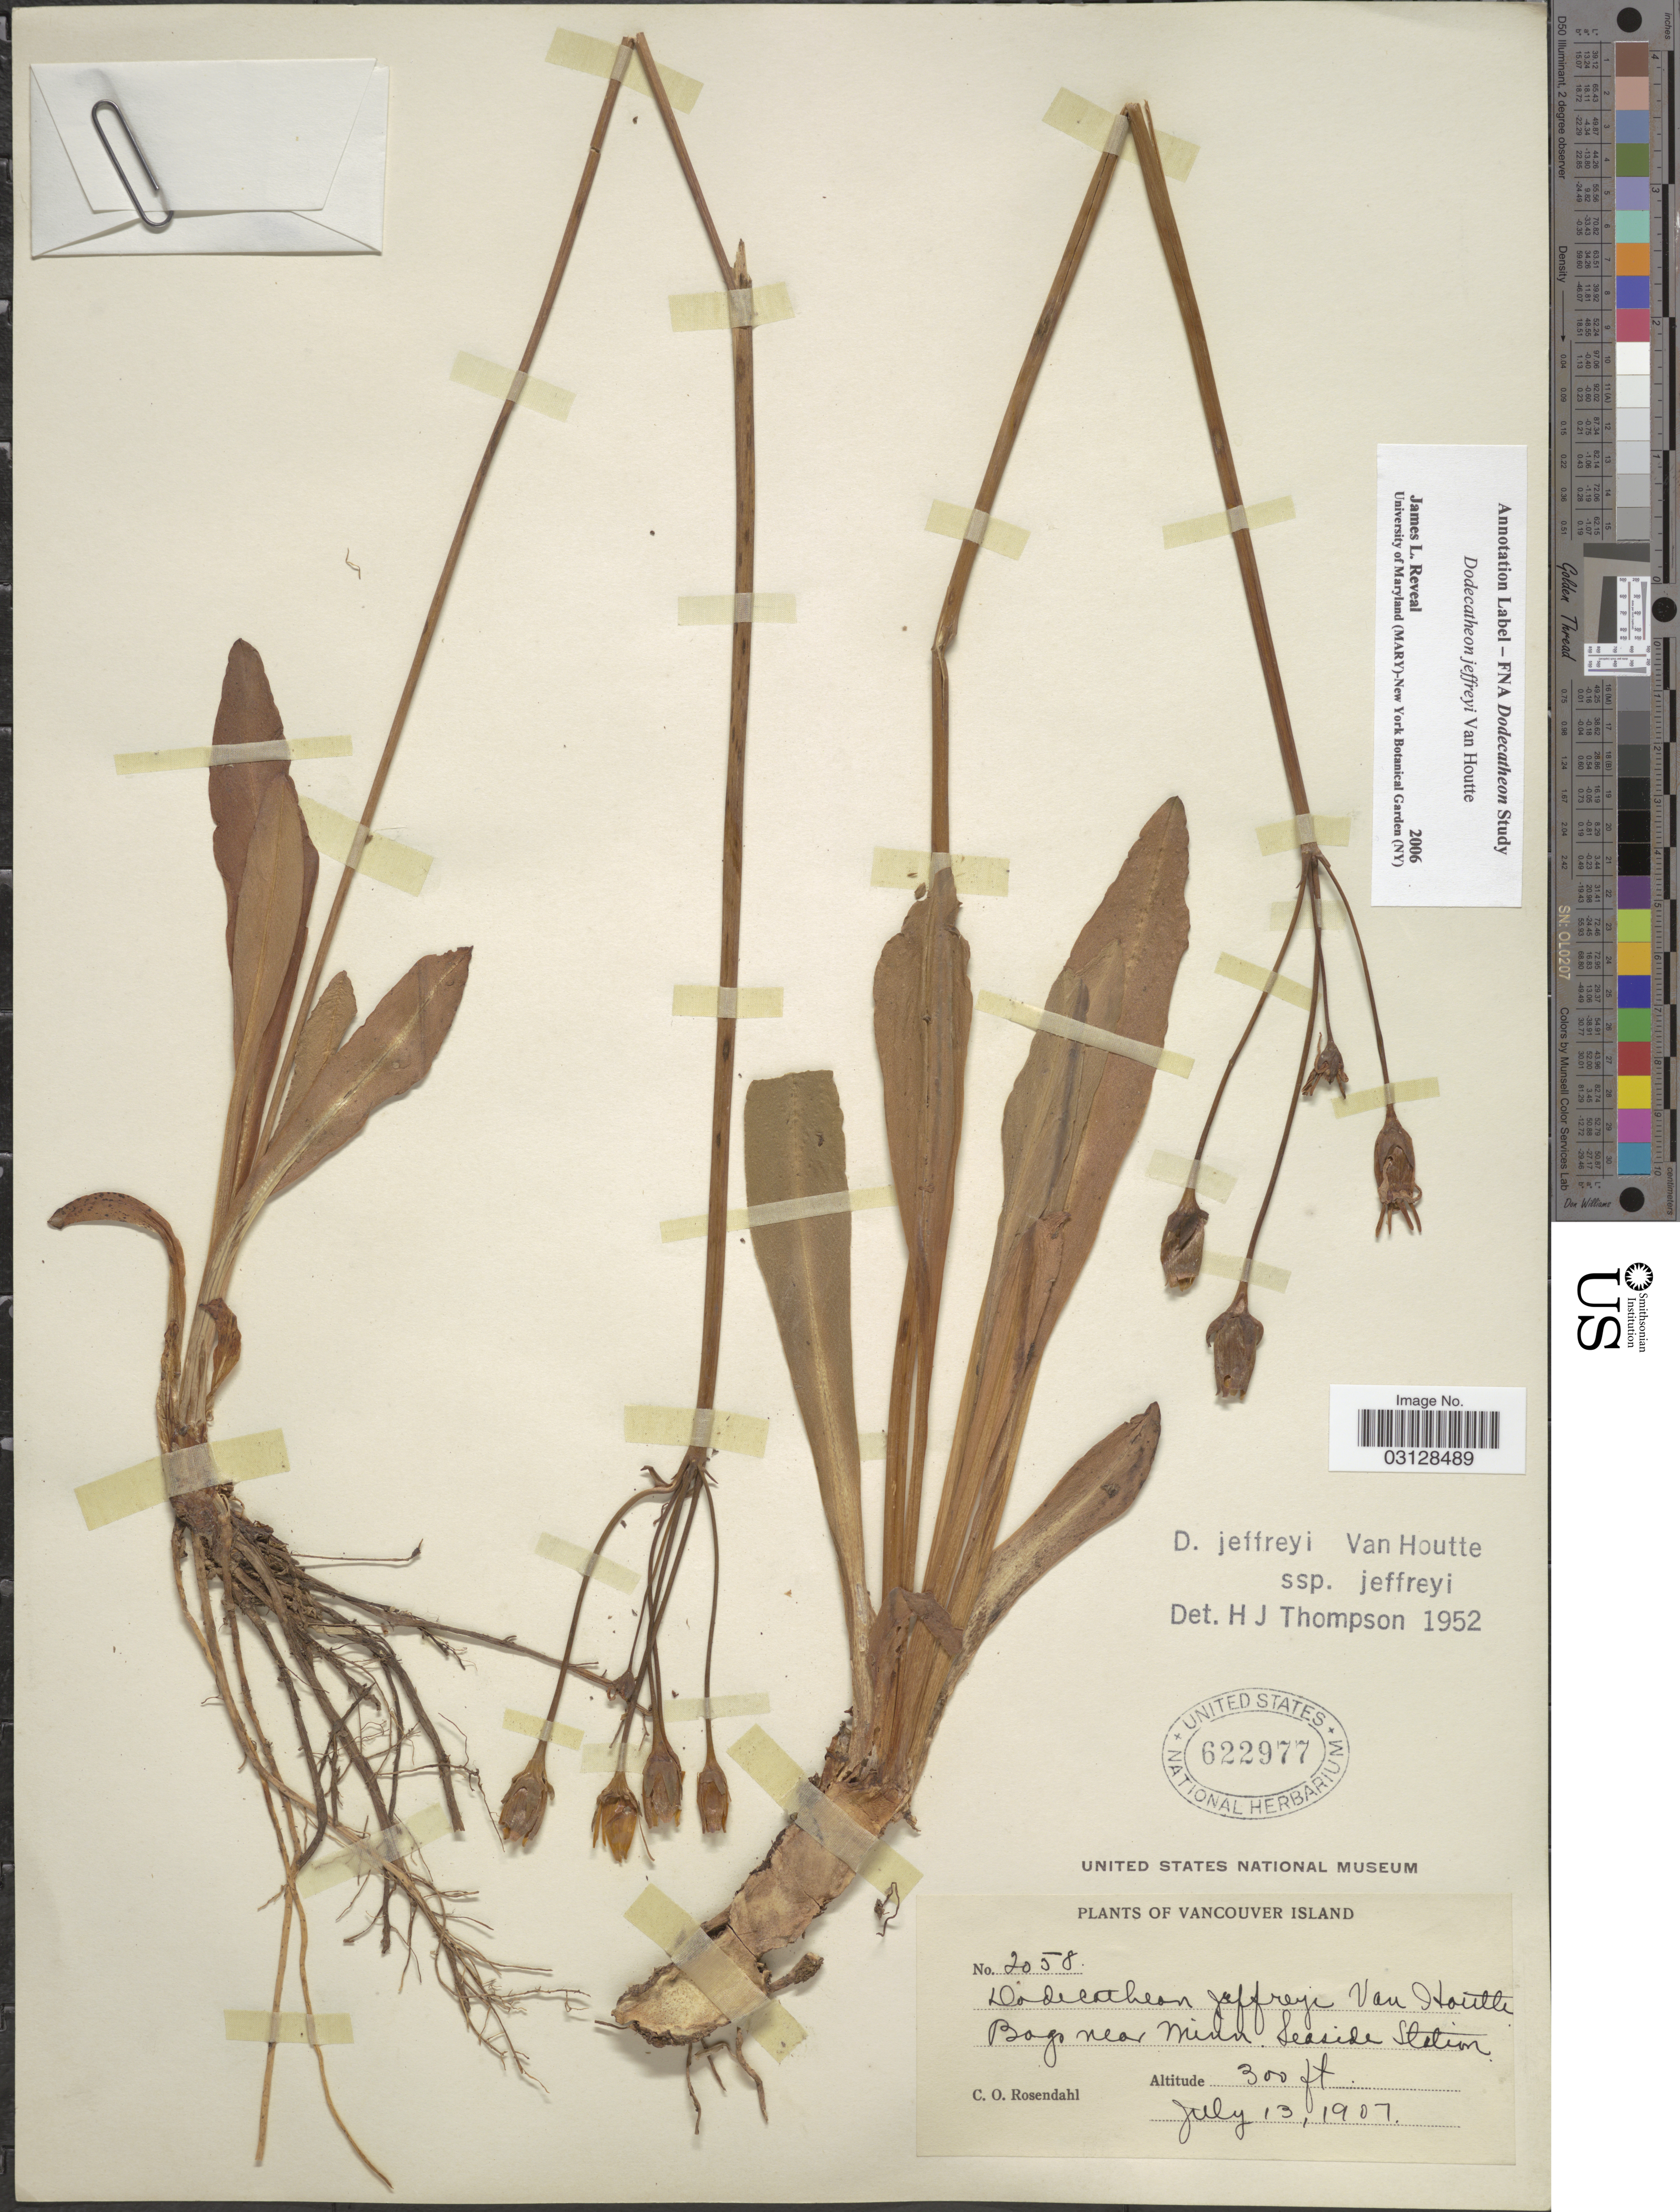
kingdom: Plantae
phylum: Tracheophyta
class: Magnoliopsida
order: Ericales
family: Primulaceae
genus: Dodecatheon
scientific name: Dodecatheon jeffreyi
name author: Van Houtte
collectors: C. O. Rosendahl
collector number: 2058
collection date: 1907-07-13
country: Canada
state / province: British Columbia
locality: Vancouver Island. Bago near Minn. Seaside Station.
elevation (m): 91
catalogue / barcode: US 622977